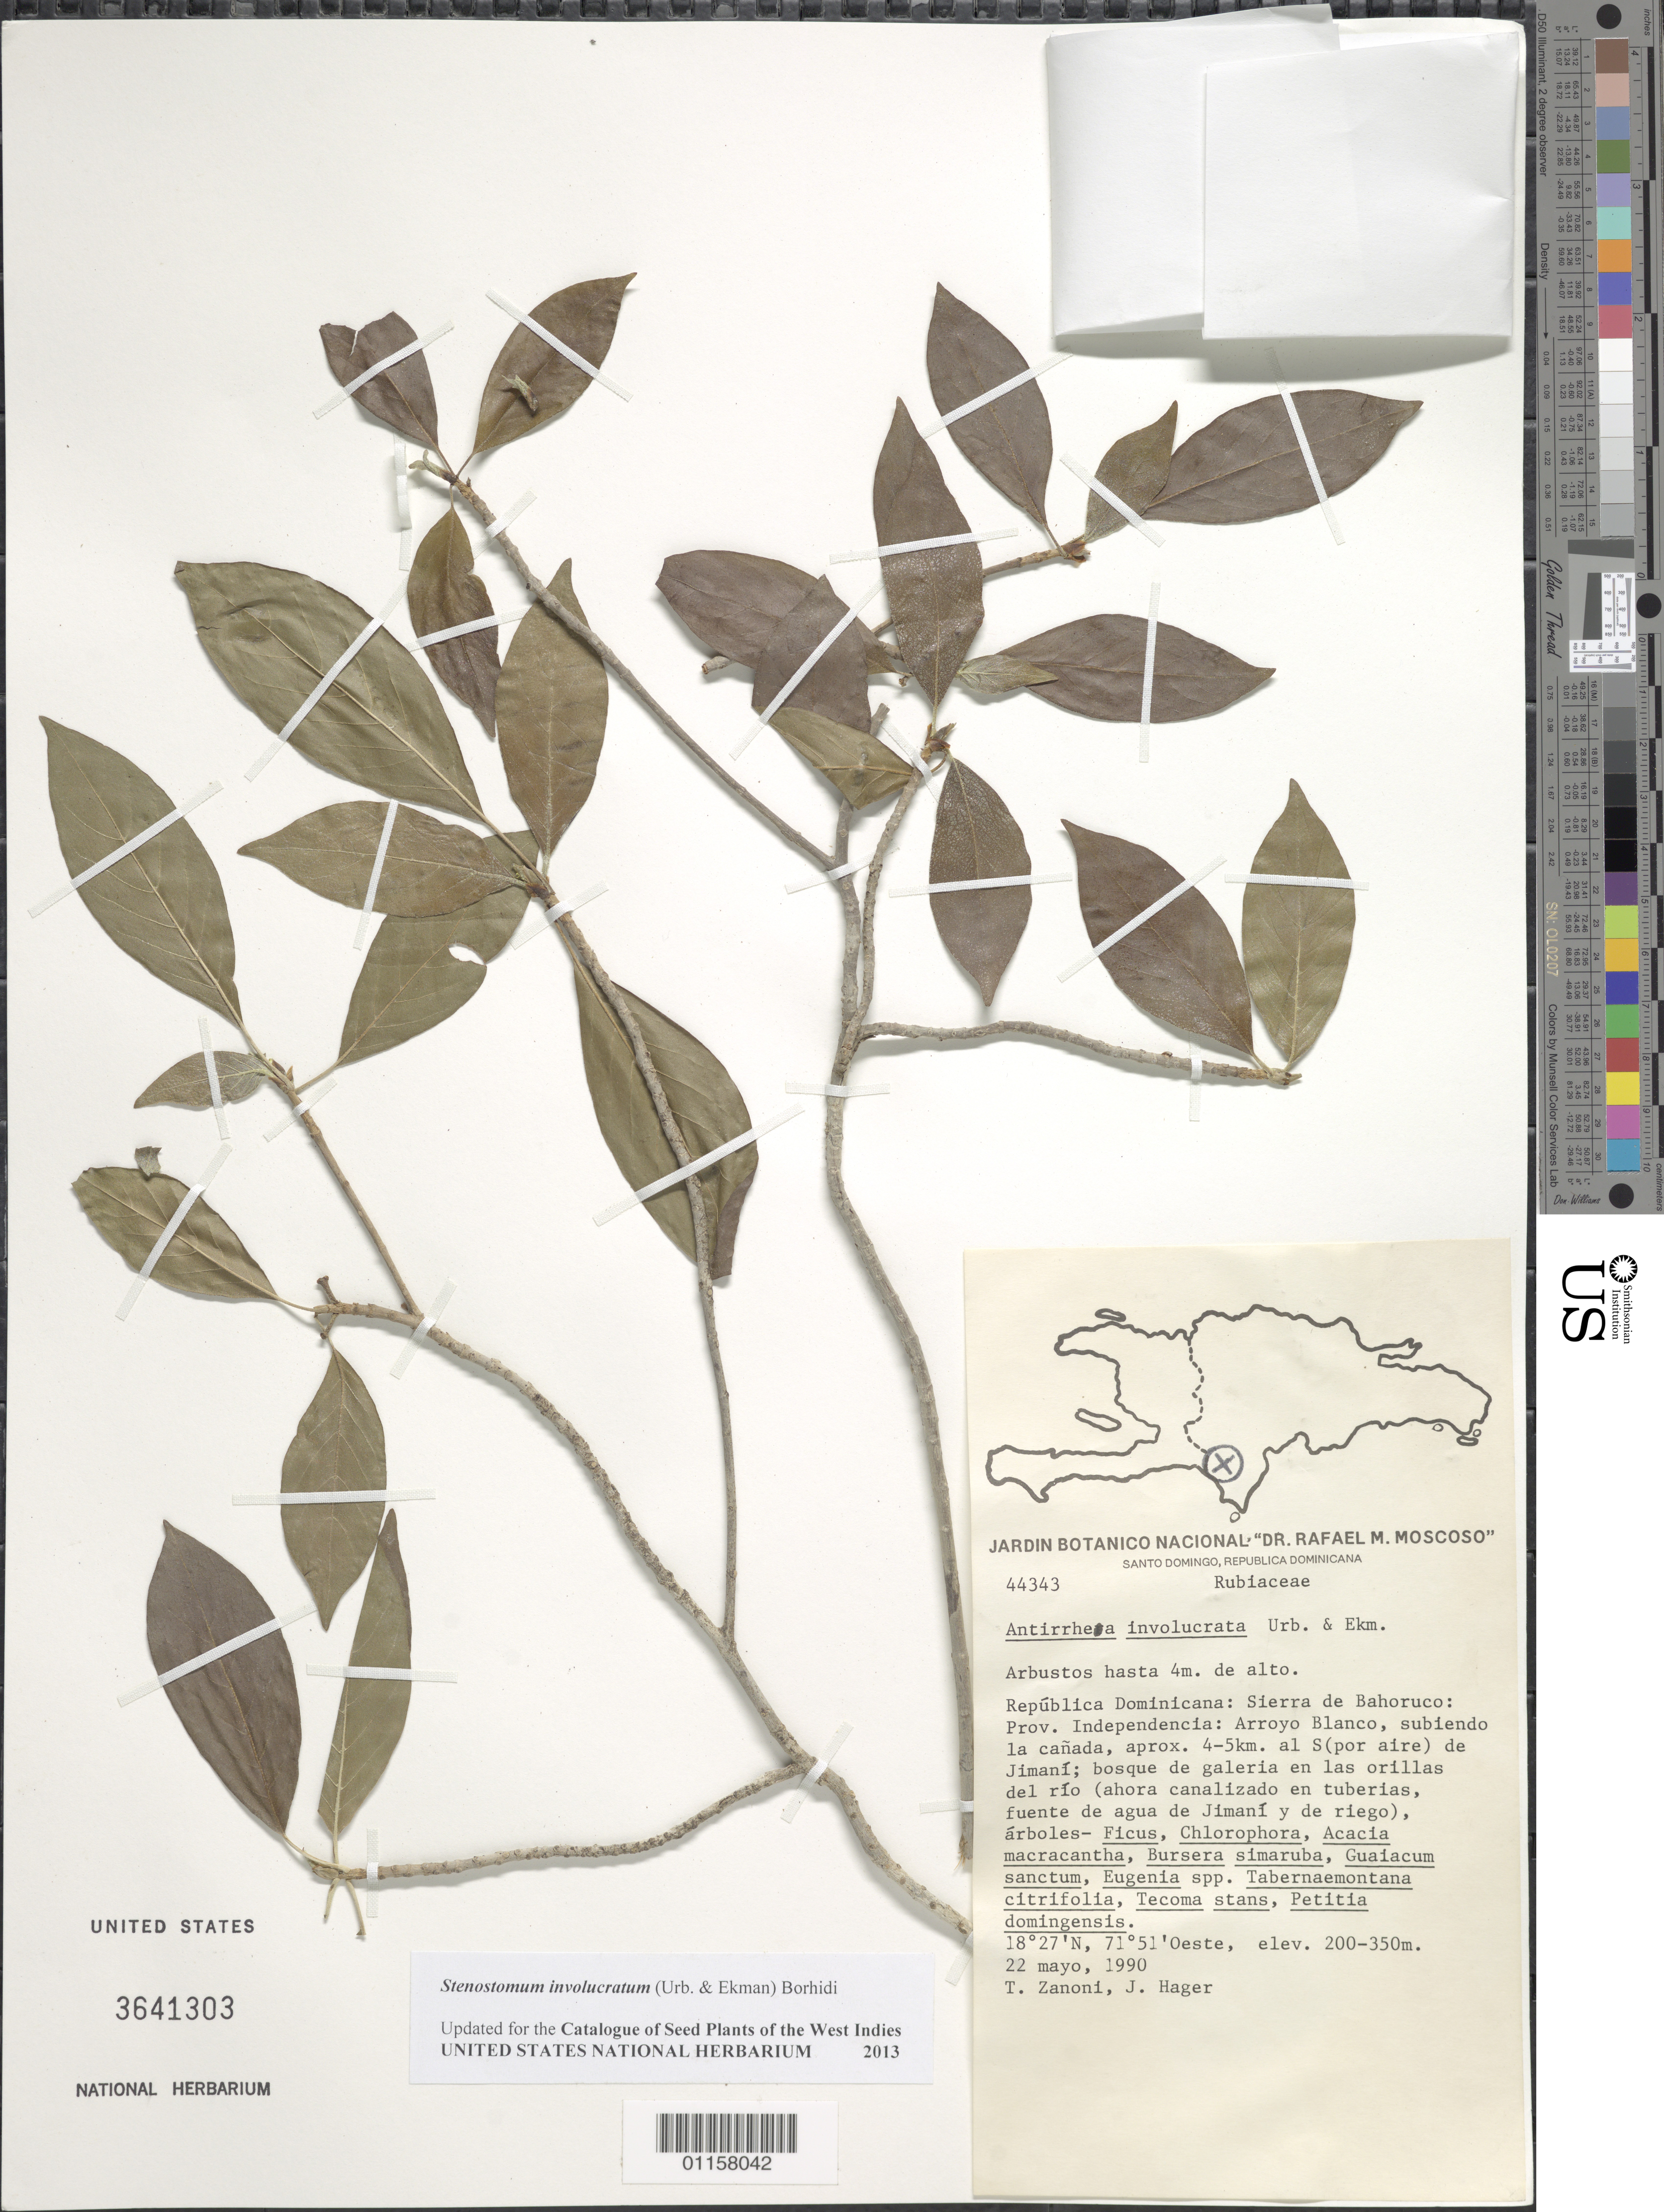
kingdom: Plantae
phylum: Tracheophyta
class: Magnoliopsida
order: Gentianales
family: Rubiaceae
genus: Stenostomum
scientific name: Stenostomum involucratum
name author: (Urb. & Ekman) Borhidi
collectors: T. A. Zanoni & J. Hager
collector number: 44343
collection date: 1990-05-22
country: Dominican Republic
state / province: Independencia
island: Hispaniola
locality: Sierra de Bahoruco; Arroyo Blanco, subiendo la cañada, aprox. 4-5 km al S (por aire) de Jimaní.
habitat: Bosque de galeria en las orillas del río (ahora canalizado en tuberias, fuente de agua de Jimaní y de riego), árboles: Ficus, Chlorophora, Acacia macrantha, Bursera simaruba, Guaiacum sanctum, Eugenia spp., Tabernaemontana citrifolia, Tecoma stans, Petitia domingensis.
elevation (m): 200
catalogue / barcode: US 3641303